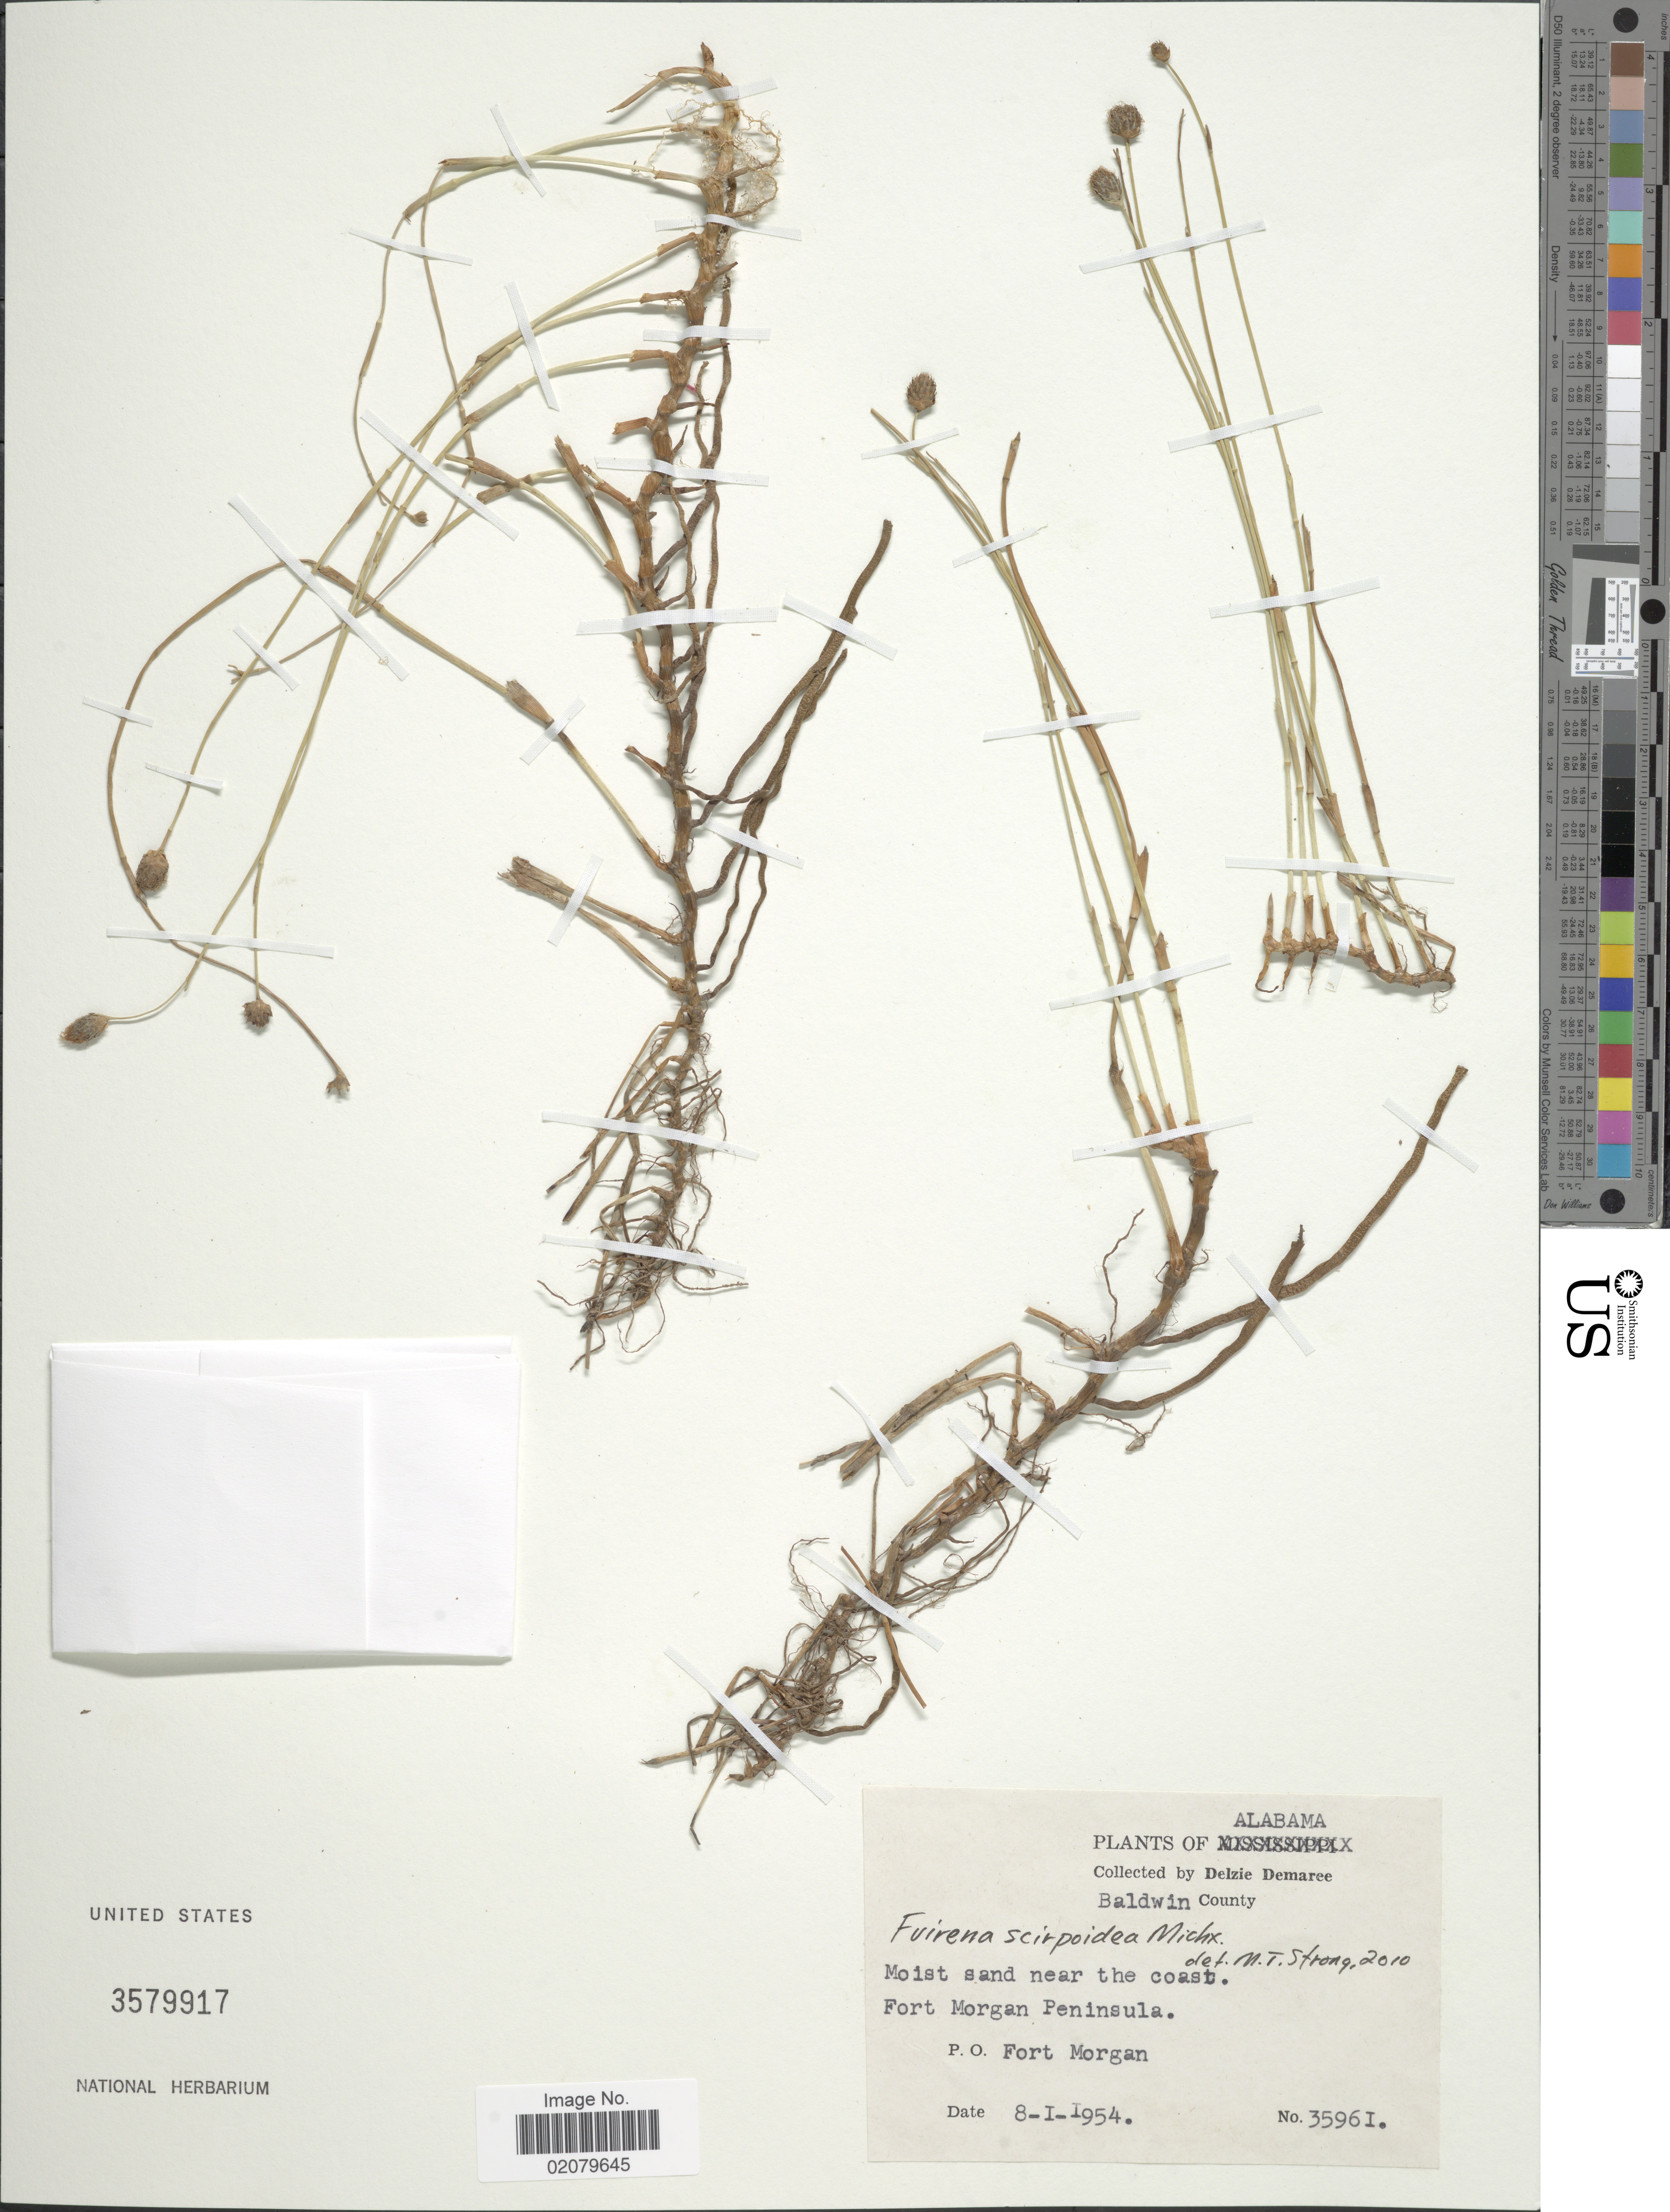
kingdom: Plantae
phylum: Tracheophyta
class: Liliopsida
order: Poales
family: Cyperaceae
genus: Fuirena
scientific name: Fuirena scirpoidea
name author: Michx.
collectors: D. Demaree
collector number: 35961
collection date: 1954-01-08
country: United States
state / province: Alabama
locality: Baldwin County, Fort Morgan Peninsula, Fort Morgan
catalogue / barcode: US 3579917